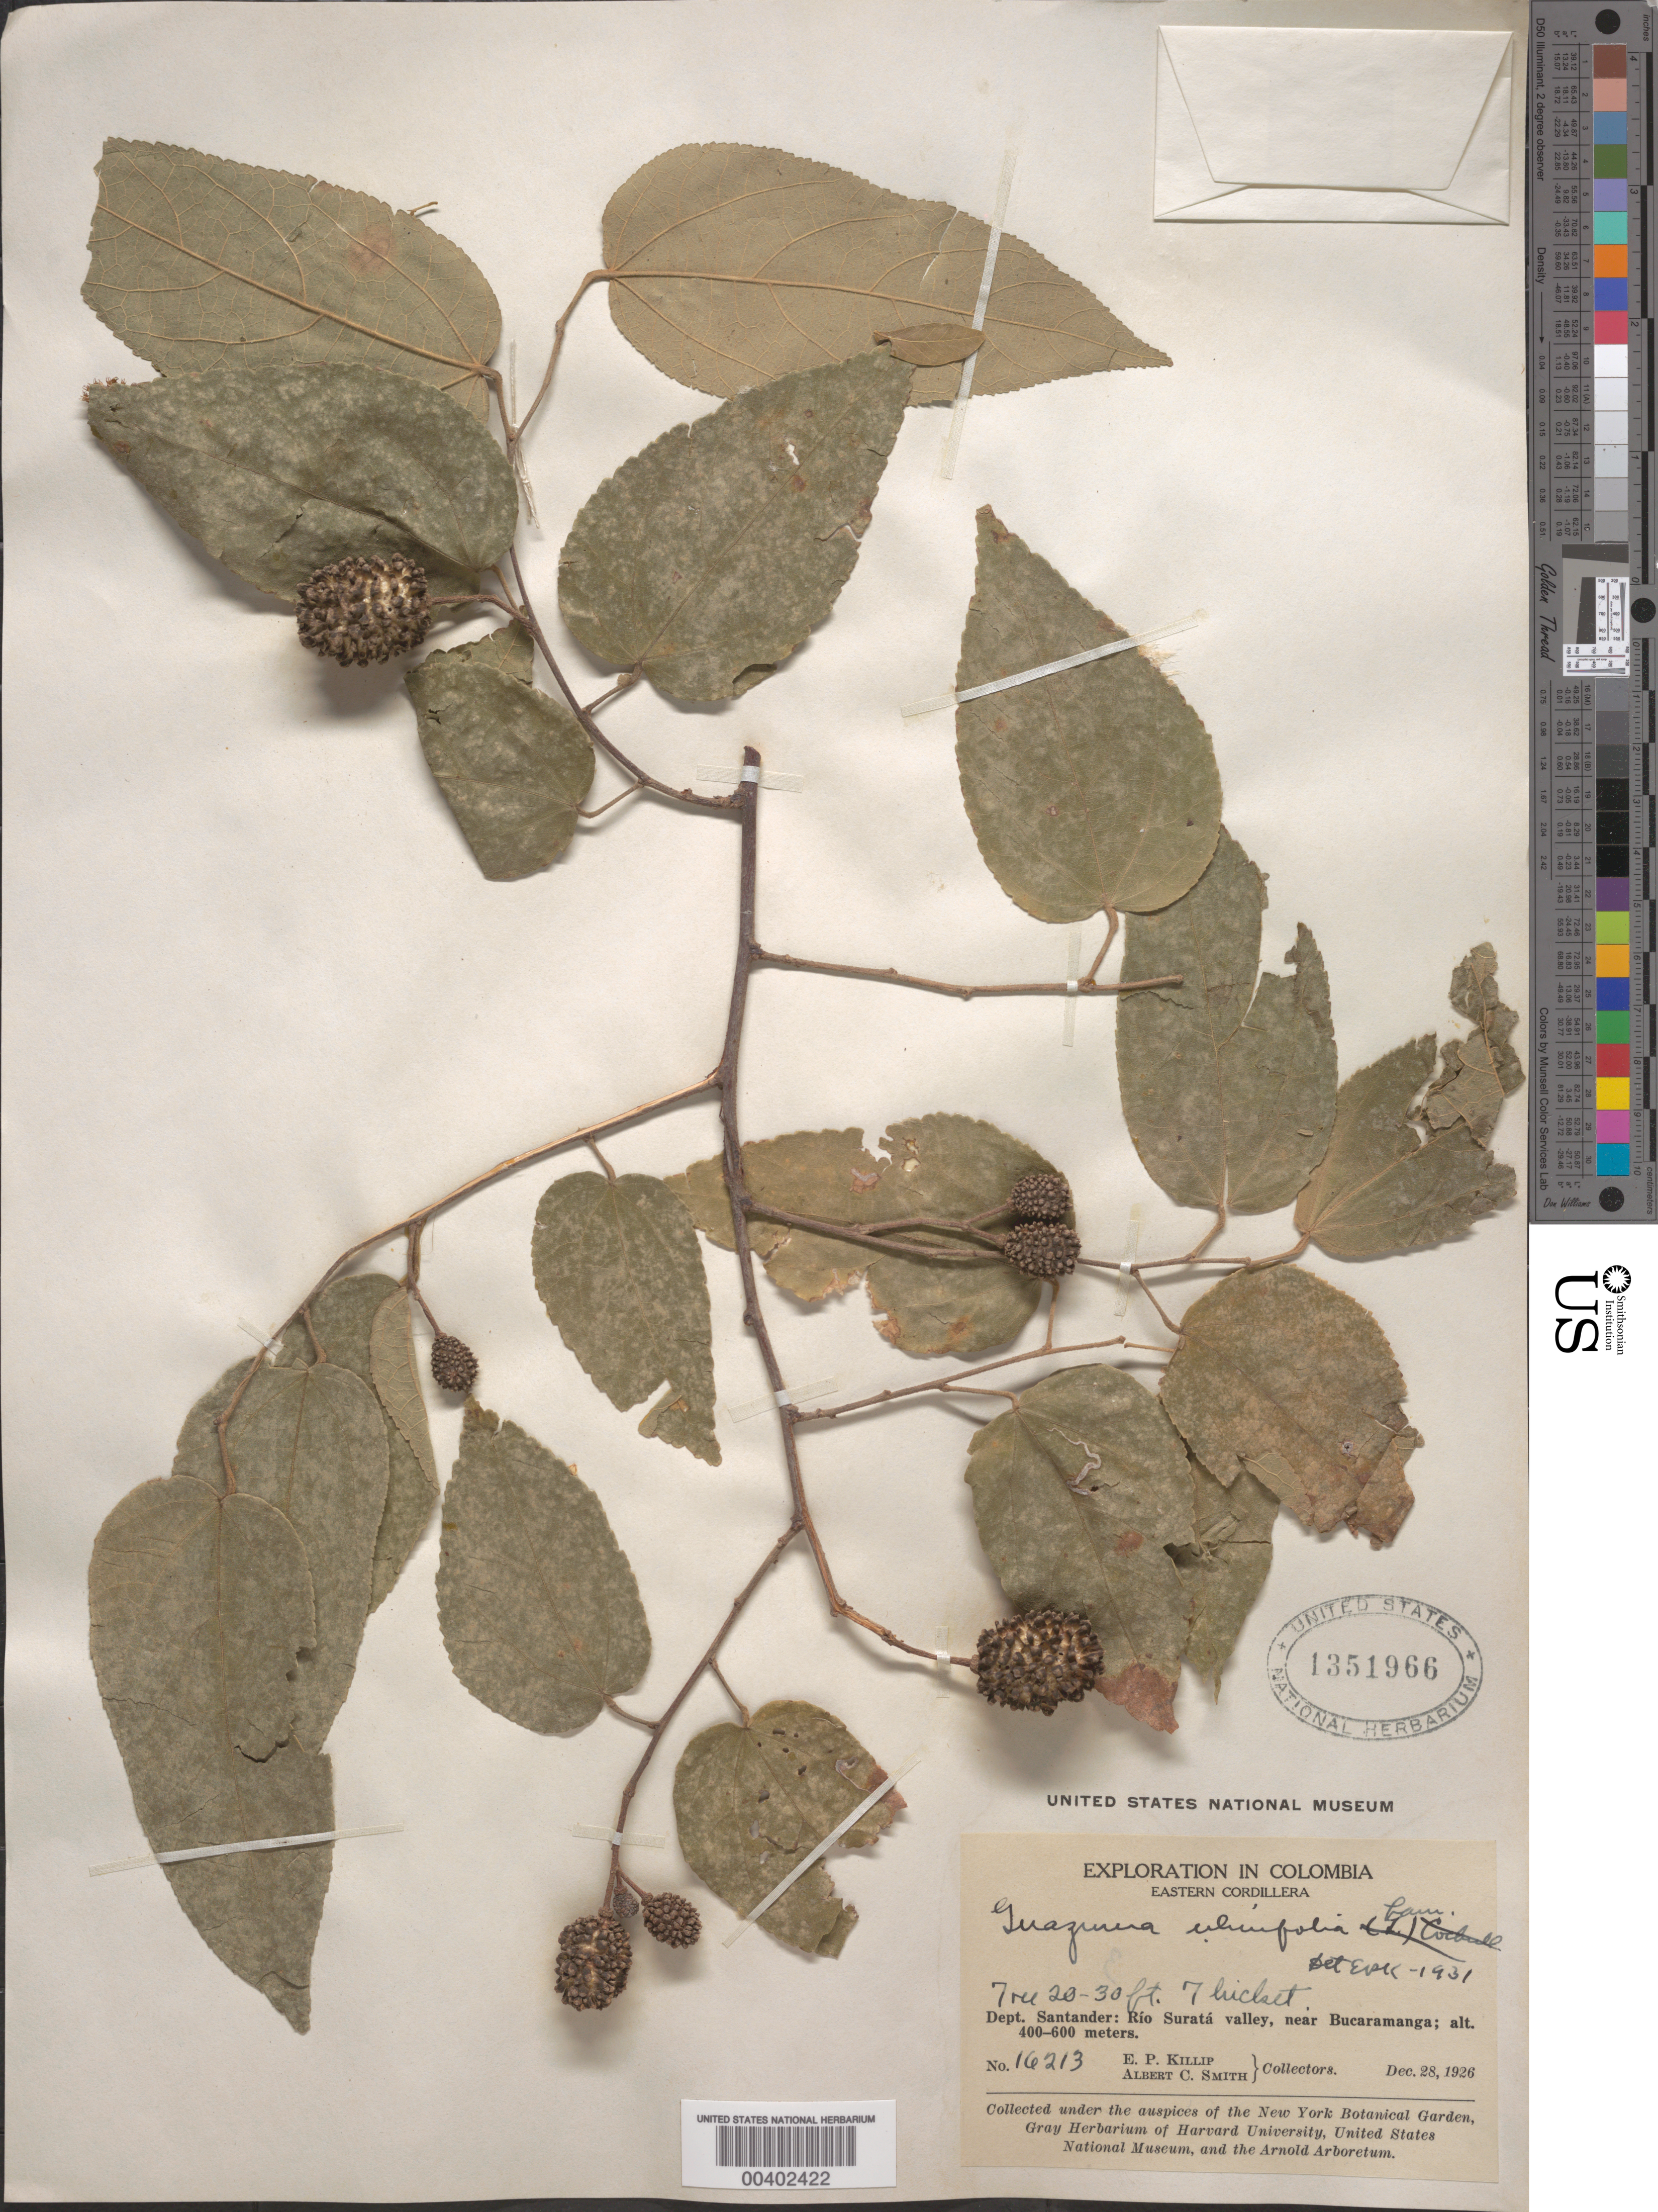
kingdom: Plantae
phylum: Tracheophyta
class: Magnoliopsida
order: Malvales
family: Malvaceae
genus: Guazuma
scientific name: Guazuma ulmifolia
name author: Lam.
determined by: Killip, Ellsworth P.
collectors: E. P. Killip & A. C. Smith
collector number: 16213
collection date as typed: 28 Dec 1926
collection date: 1926-12-28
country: Colombia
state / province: Santander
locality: Río Suratá Valley, near Bucaramanga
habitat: Thicket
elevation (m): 400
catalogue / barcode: US 1351966